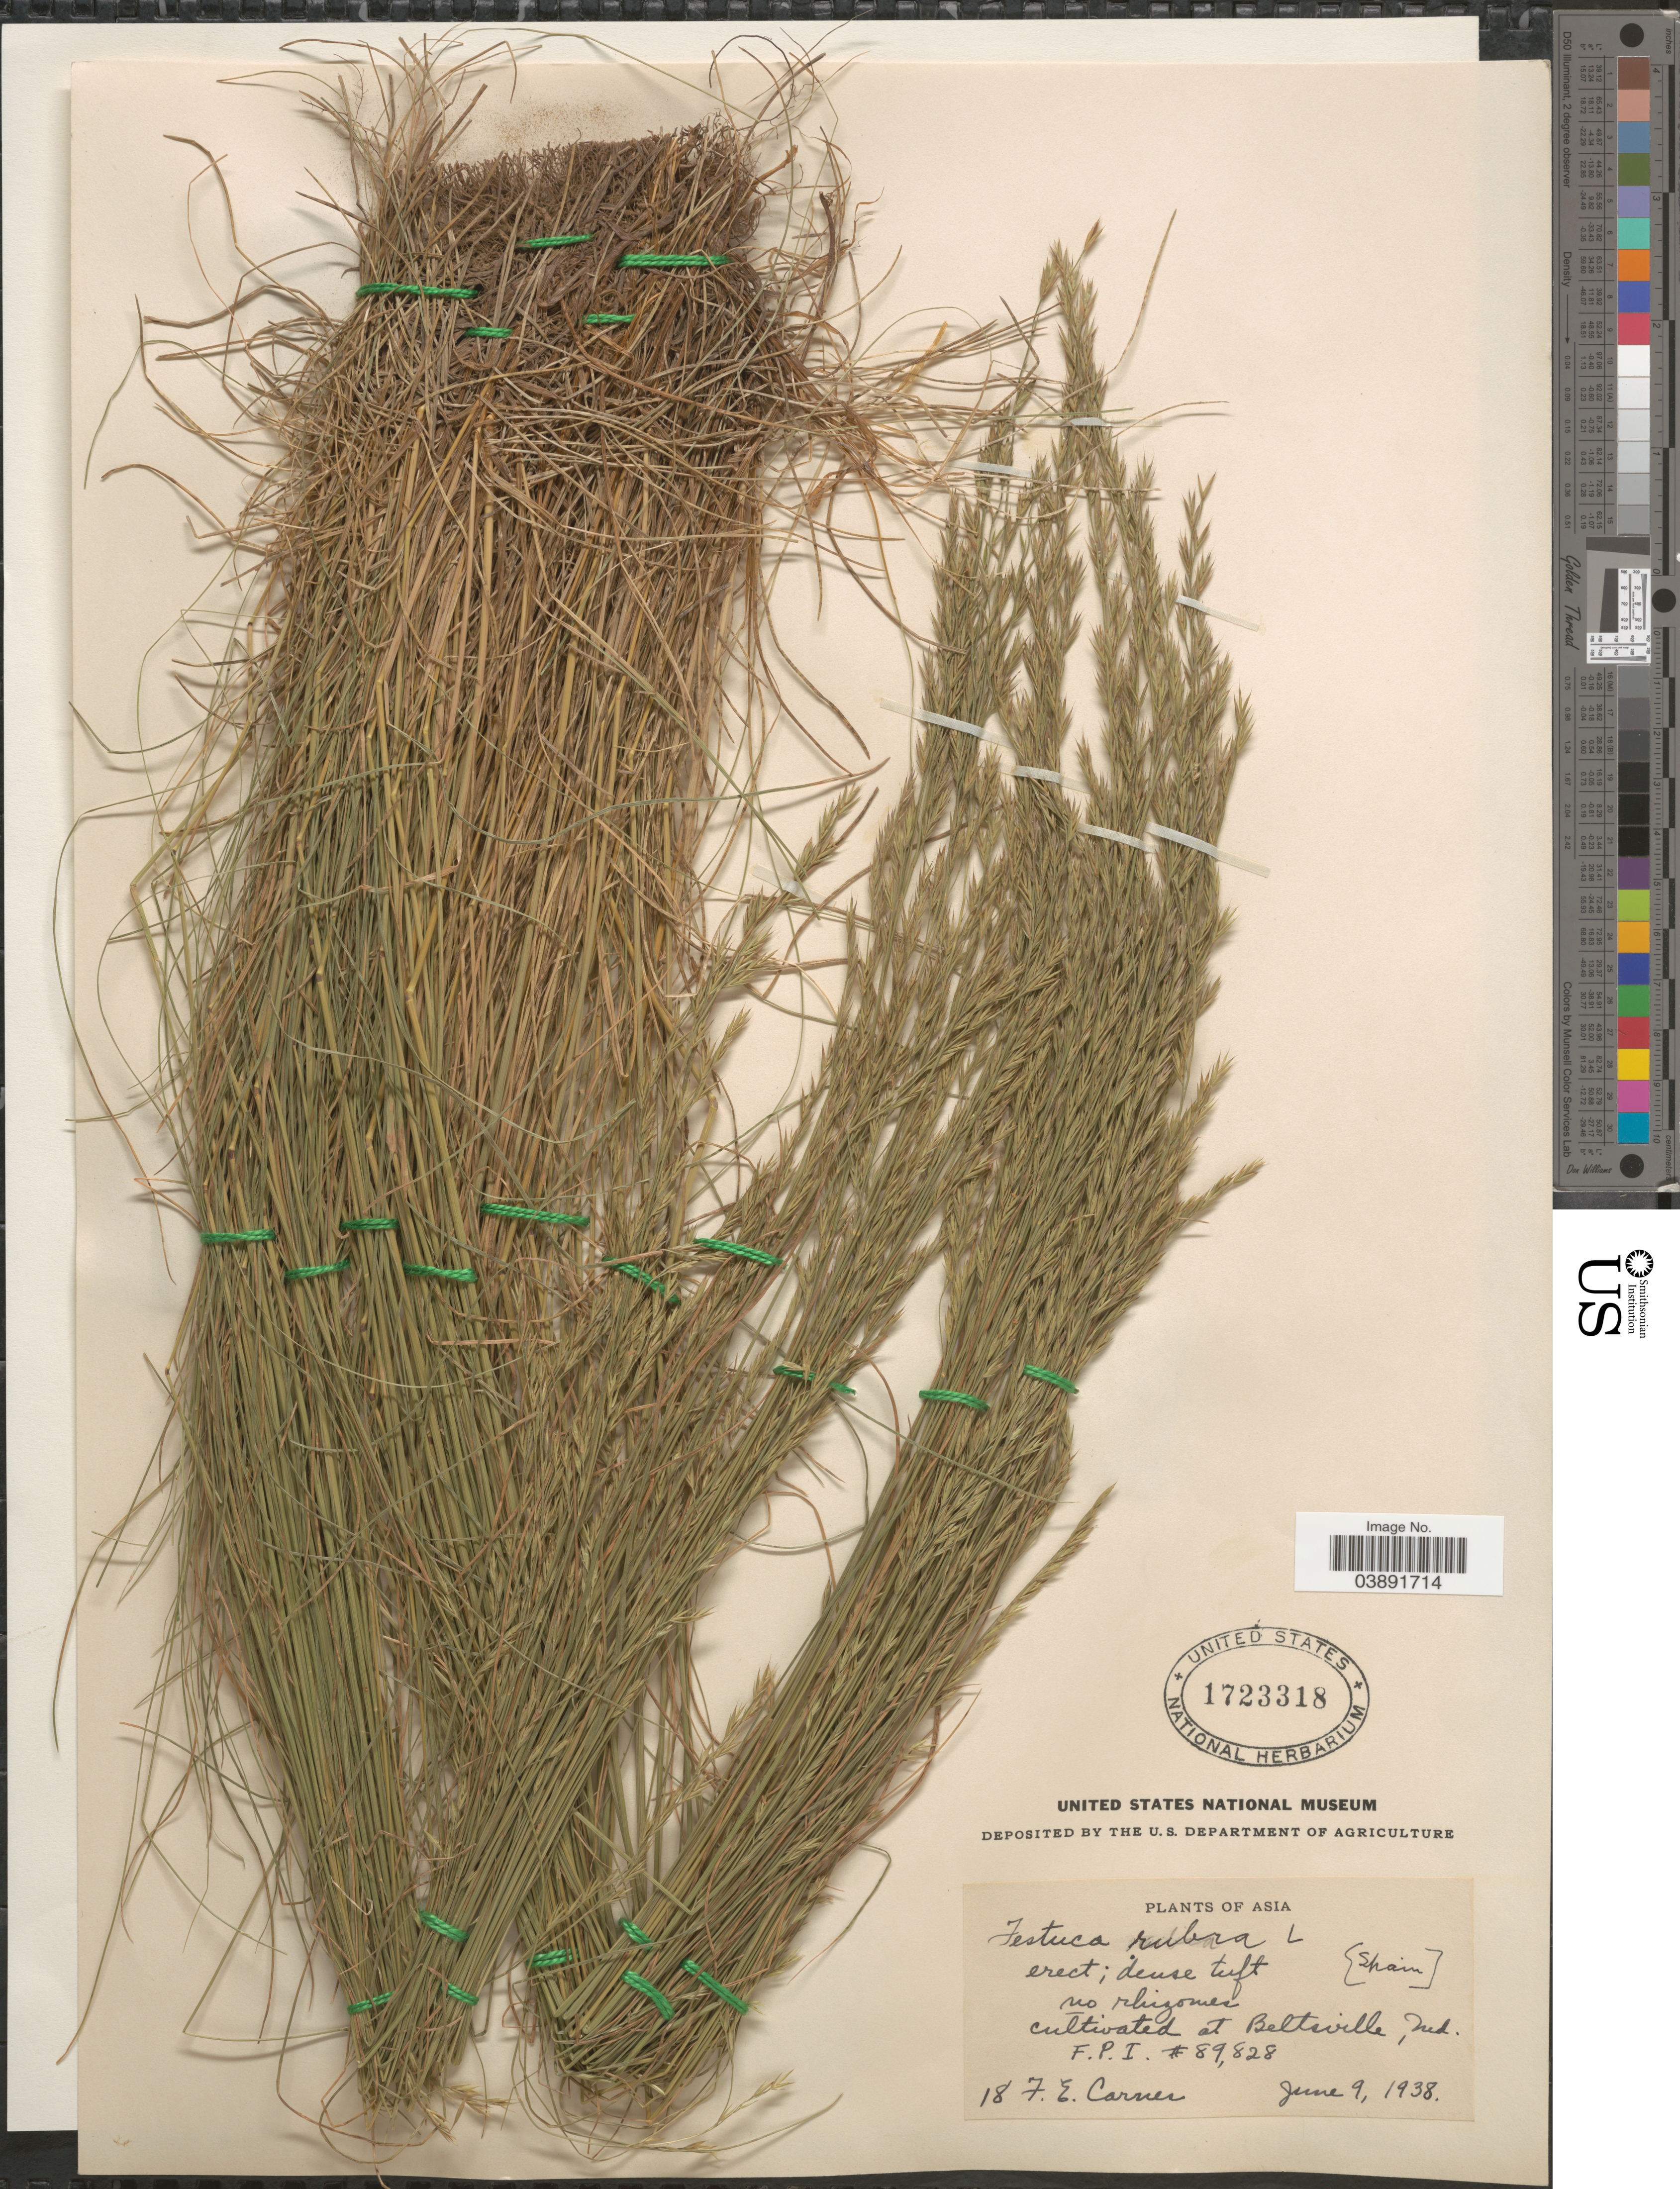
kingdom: Plantae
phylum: Tracheophyta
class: Liliopsida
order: Poales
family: Poaceae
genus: Festuca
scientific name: Festuca rubra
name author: L.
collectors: F. Carnes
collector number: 18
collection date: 1938-06-09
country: United States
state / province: Maryland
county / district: Prince George's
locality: Beltsville.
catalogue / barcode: US 1723318